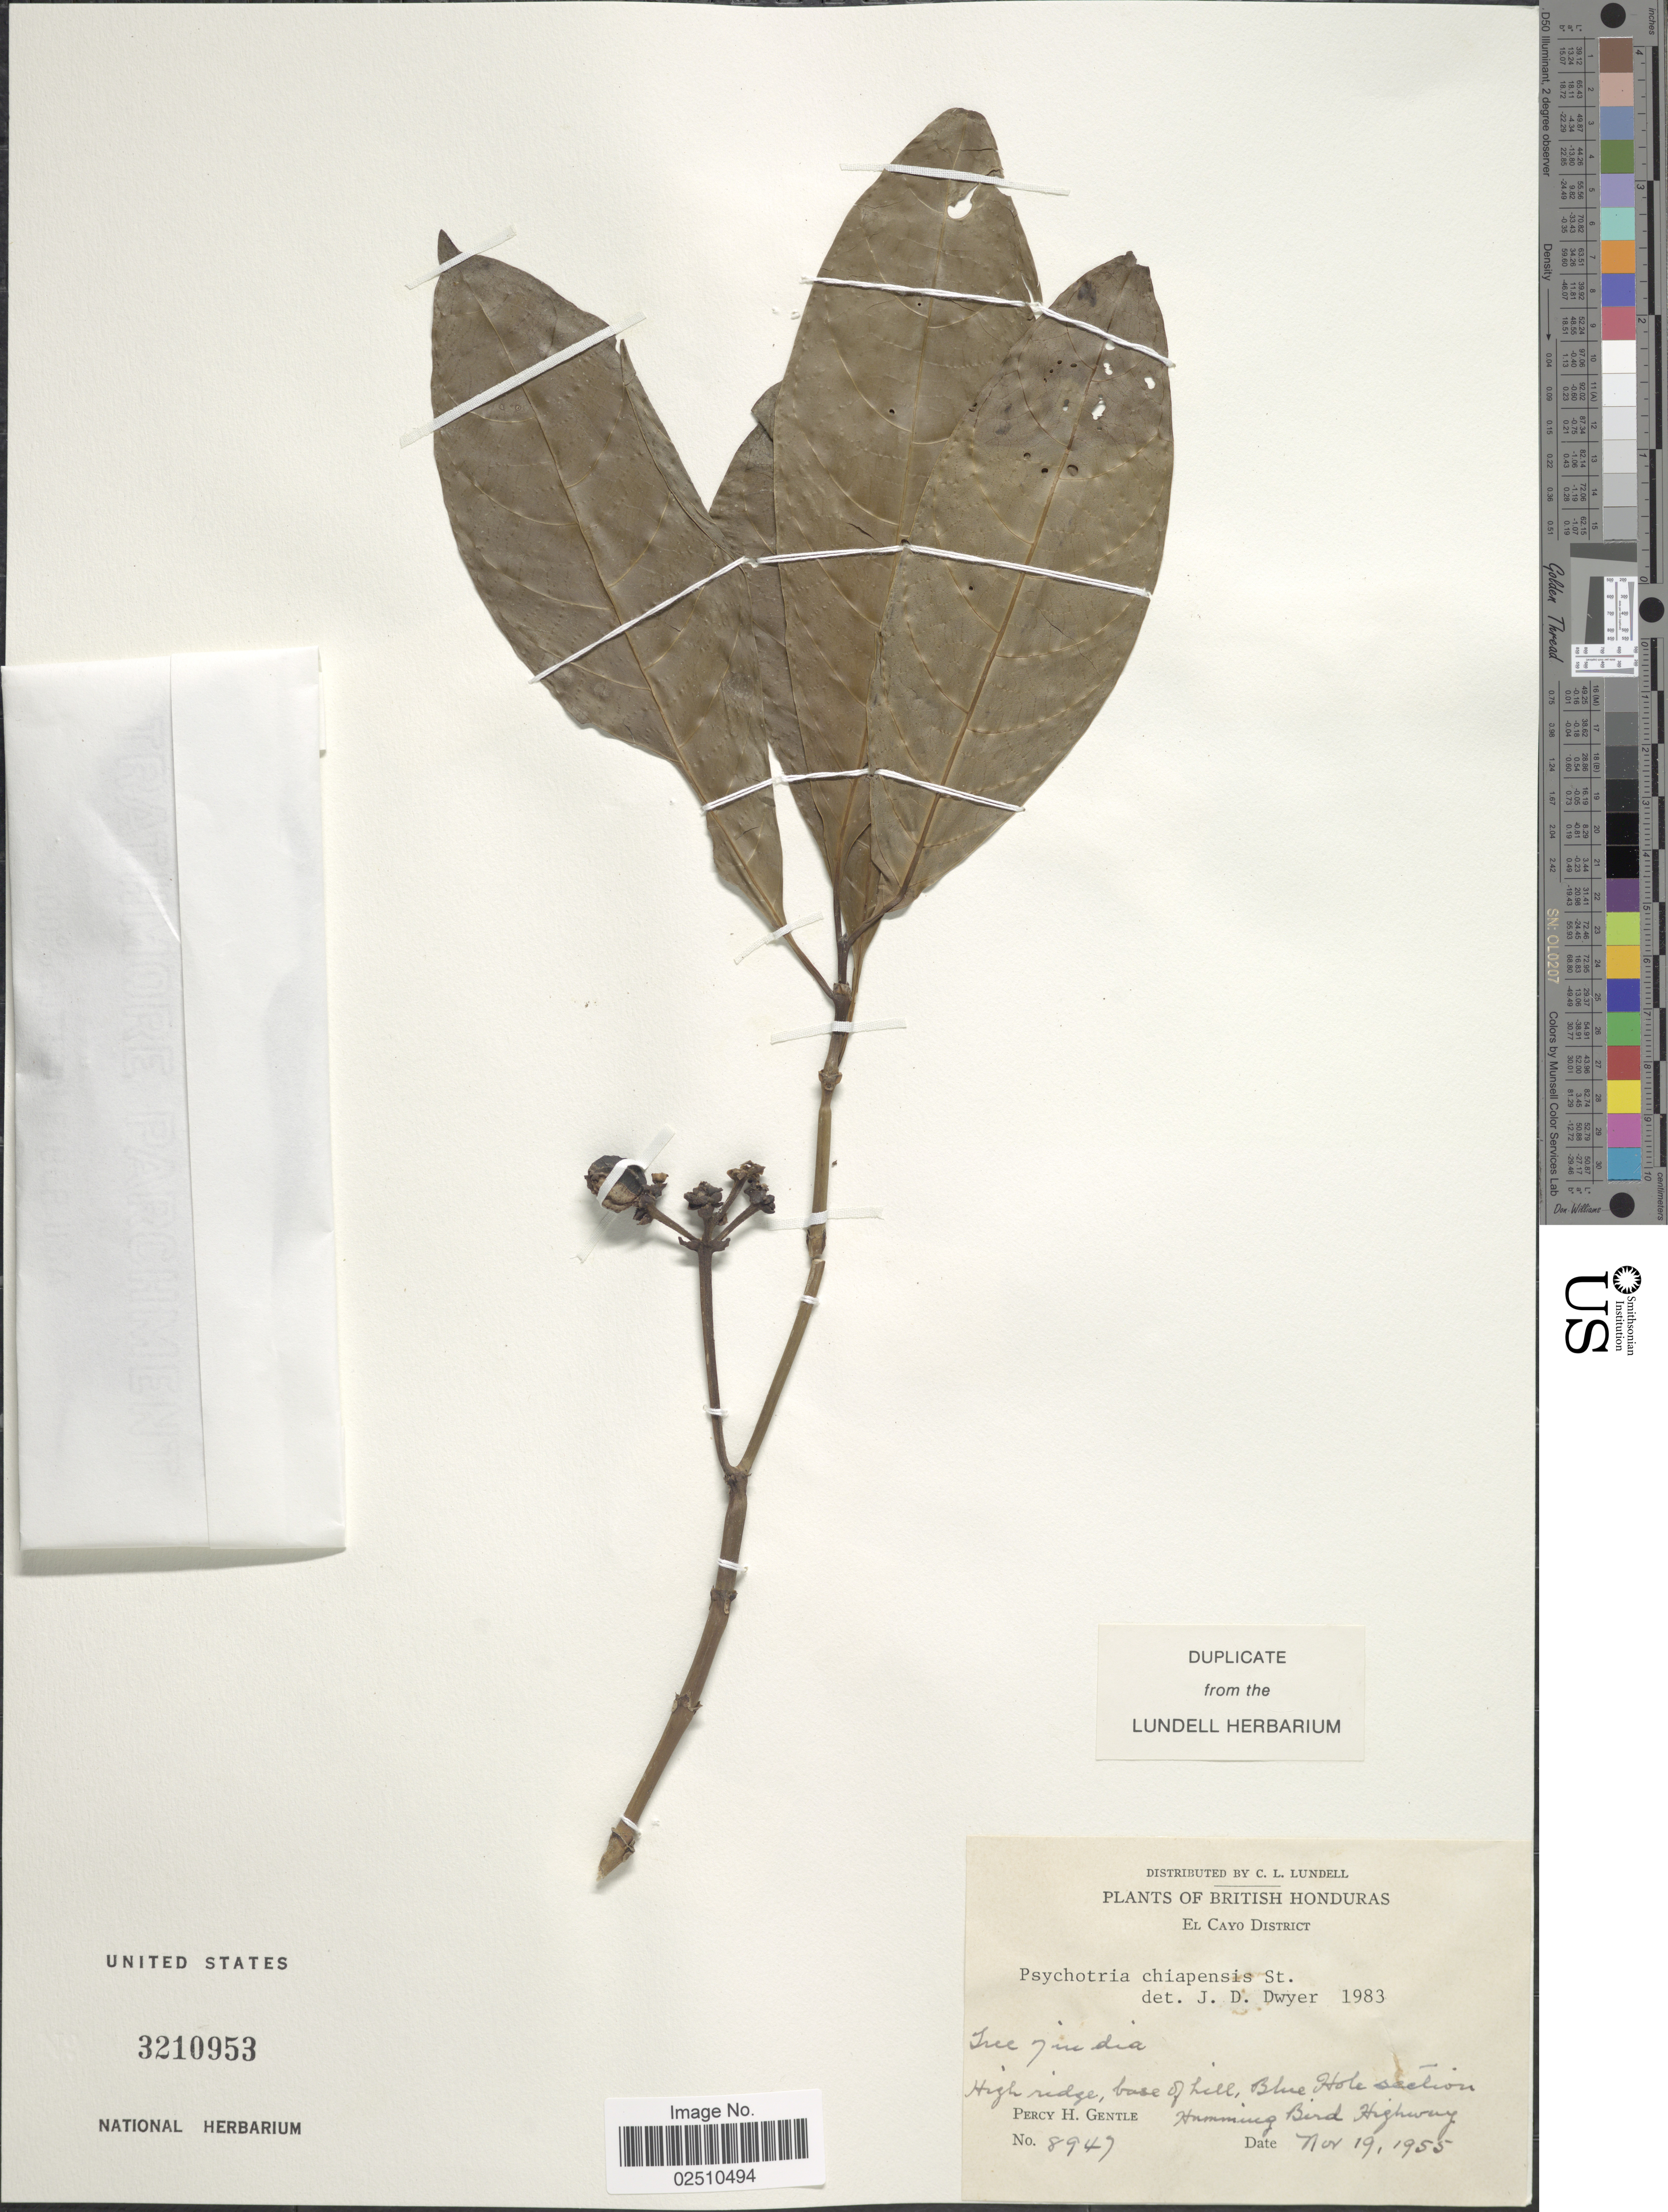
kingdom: Plantae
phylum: Tracheophyta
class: Magnoliopsida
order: Gentianales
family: Rubiaceae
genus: Psychotria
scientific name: Psychotria chiapensis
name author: Standl.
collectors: P. H. Gentle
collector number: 8947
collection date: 1955-11-19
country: Belize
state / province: Cayo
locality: British Honduras, base of hill, Blue Hole Section, Humming Bird Highway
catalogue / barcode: US 3210953